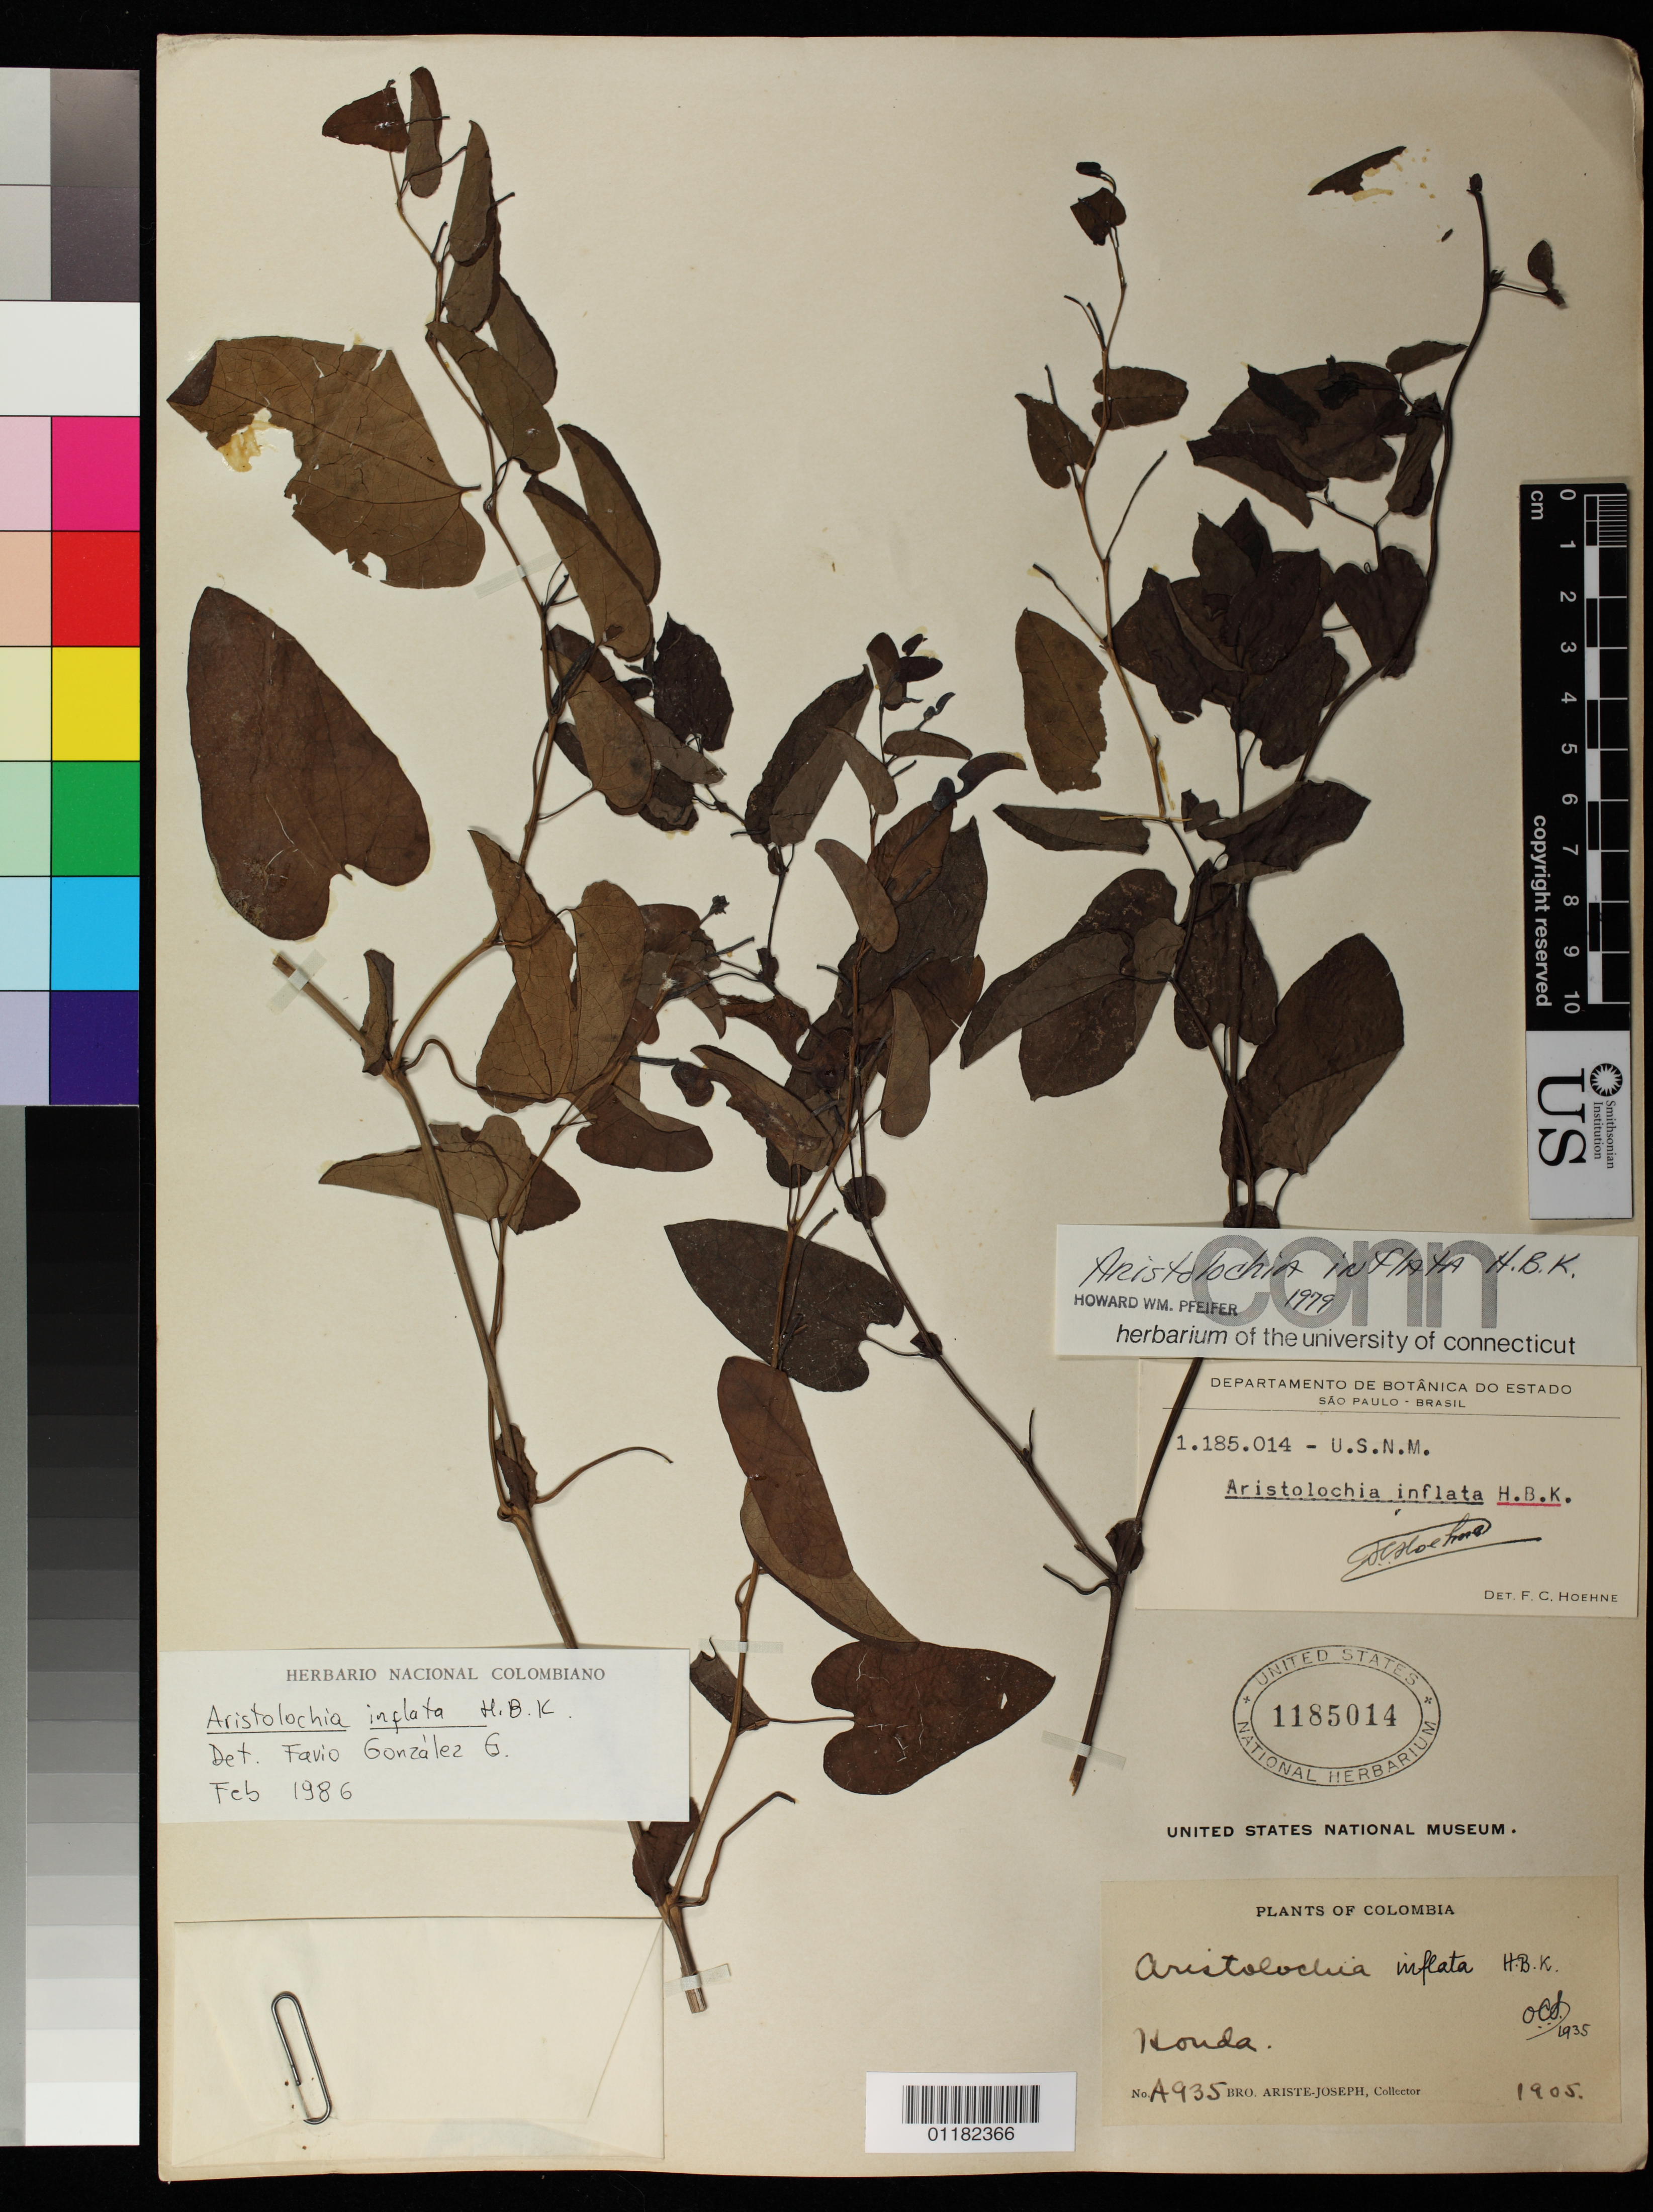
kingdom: Plantae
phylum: Tracheophyta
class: Magnoliopsida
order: Piperales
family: Aristolochiaceae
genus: Aristolochia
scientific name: Aristolochia inflata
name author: Kunth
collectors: Bro. Ariste-Joseph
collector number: A935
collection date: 1905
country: Colombia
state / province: Tolima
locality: Honda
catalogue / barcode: US 1185014